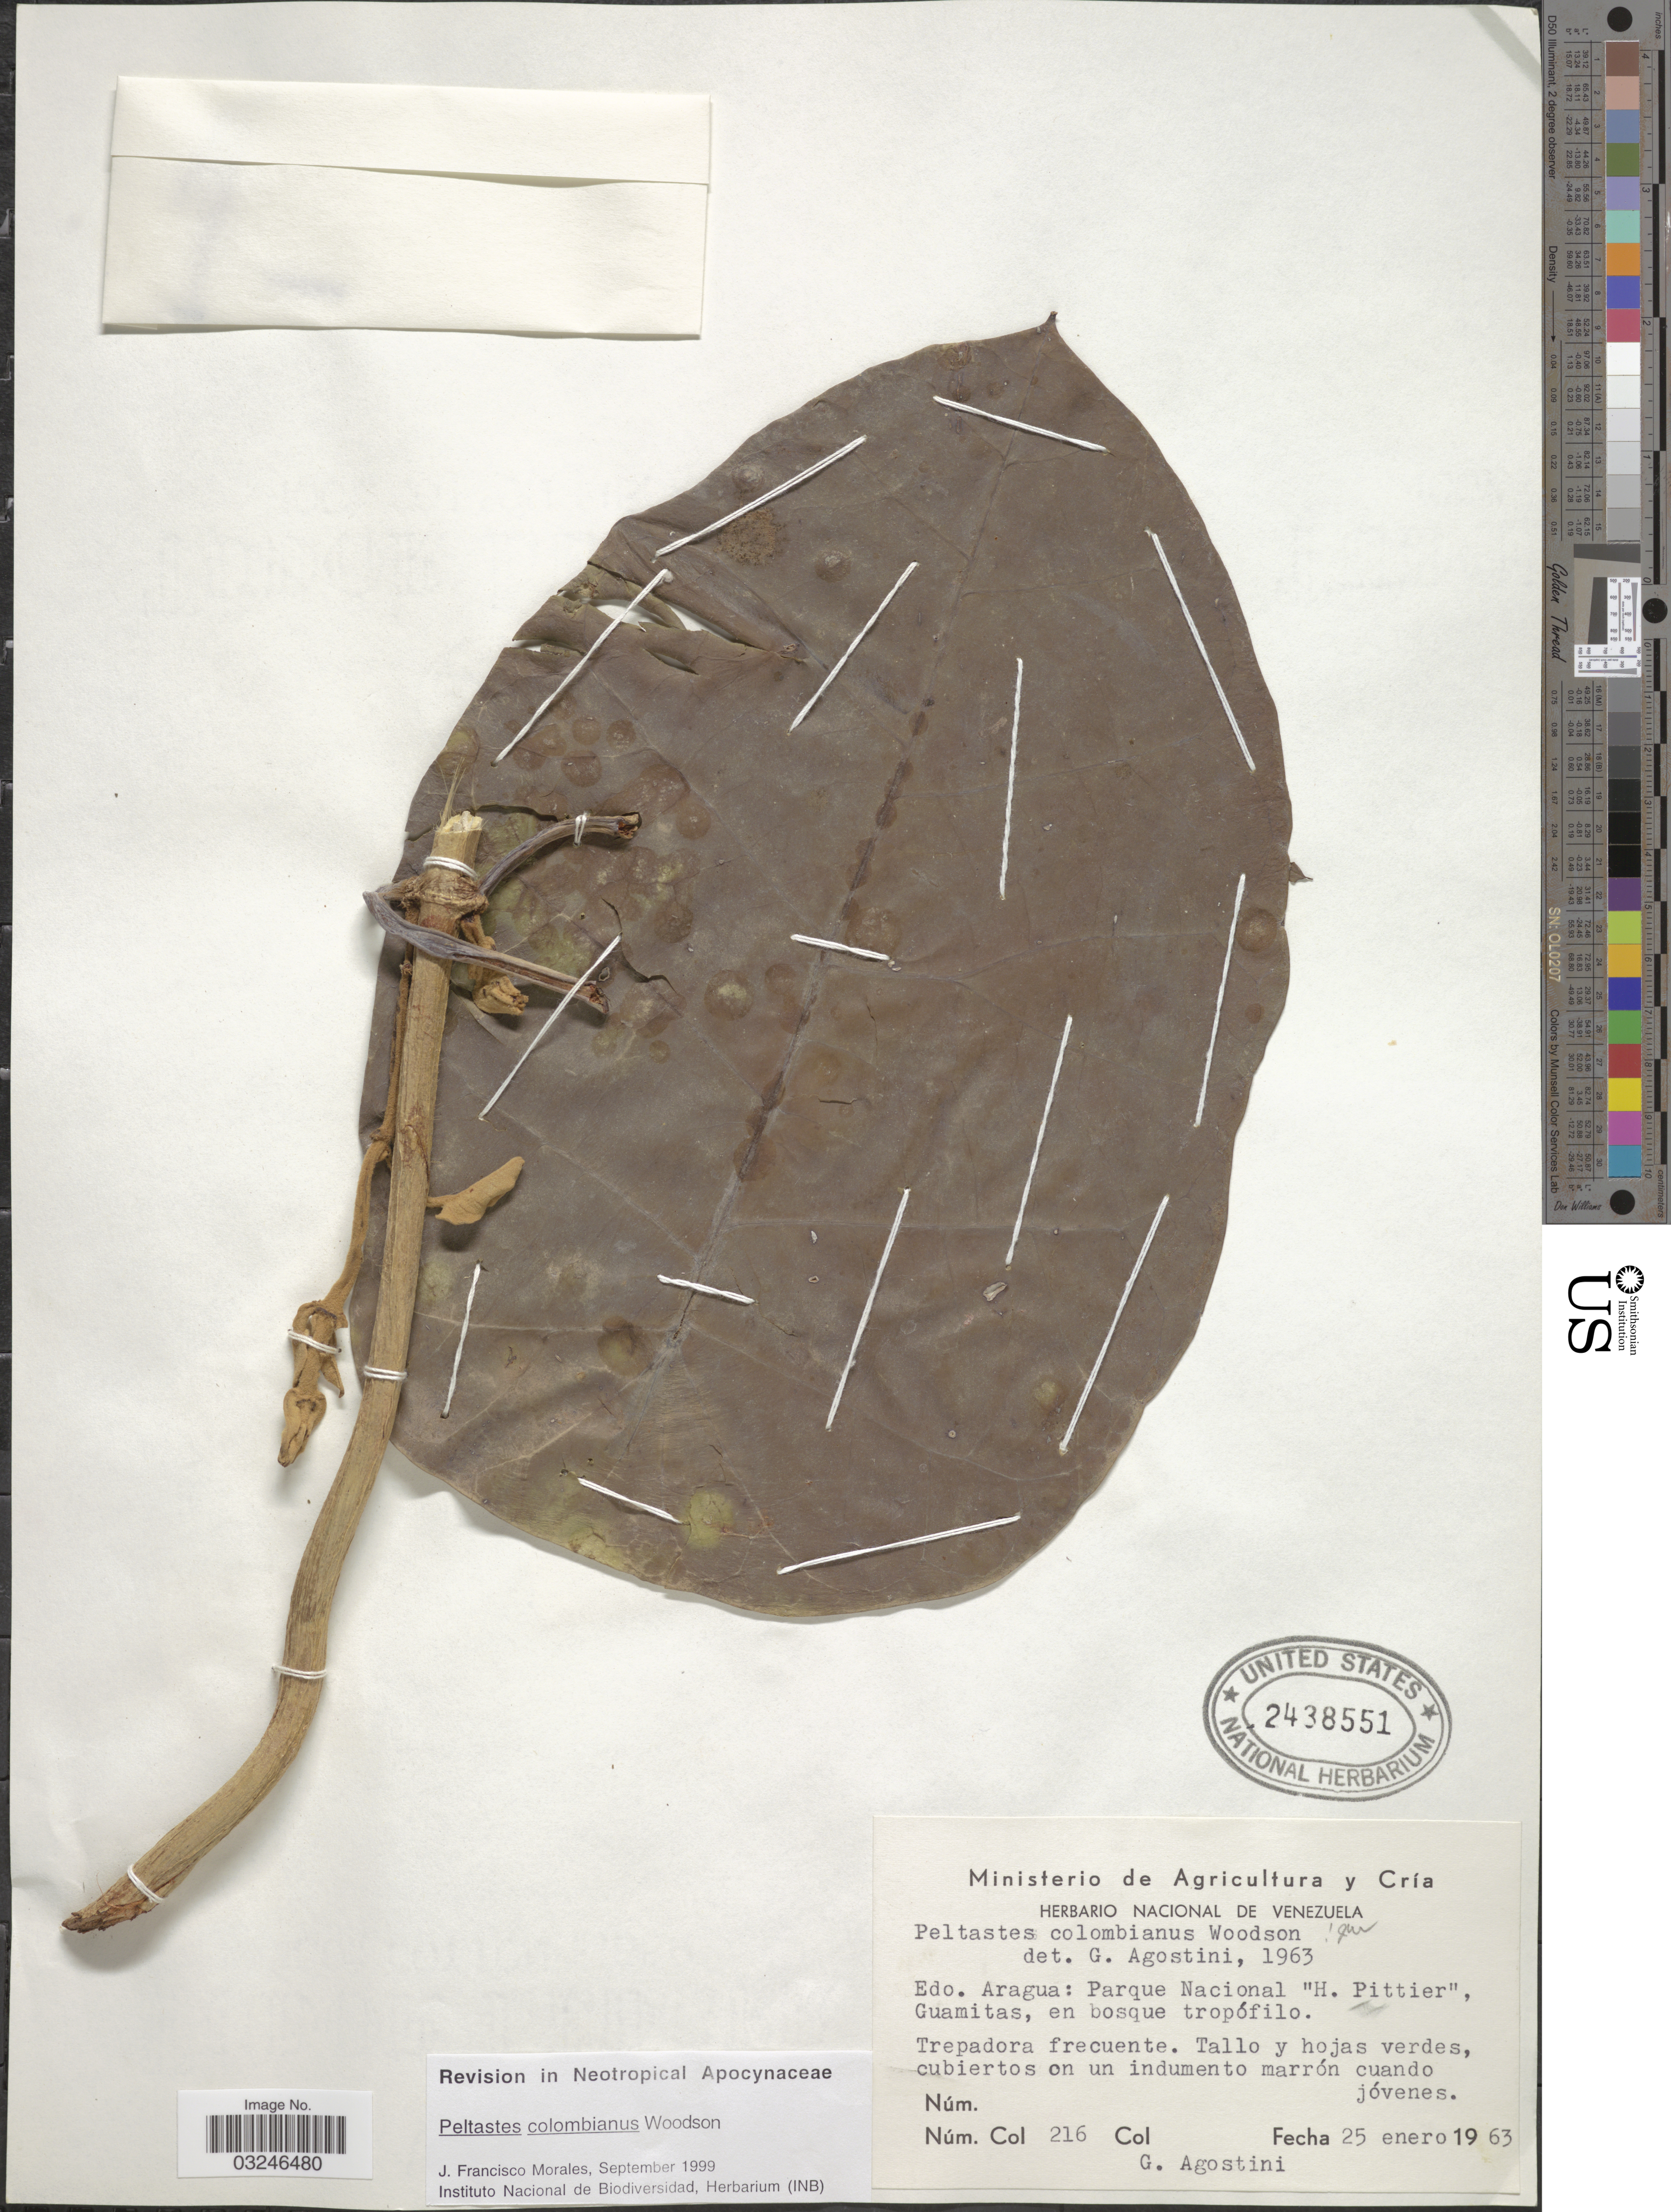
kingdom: Plantae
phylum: Tracheophyta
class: Magnoliopsida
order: Gentianales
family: Apocynaceae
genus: Peltastes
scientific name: Peltastes colombianus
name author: Woodson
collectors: G. Agostini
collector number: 216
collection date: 1963-01-25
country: Venezuela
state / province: Aragua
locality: Edo. Aragua: Parque Nacional "H. Pittier", Guamitas, en bosque tropófilo.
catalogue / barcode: US 2438551